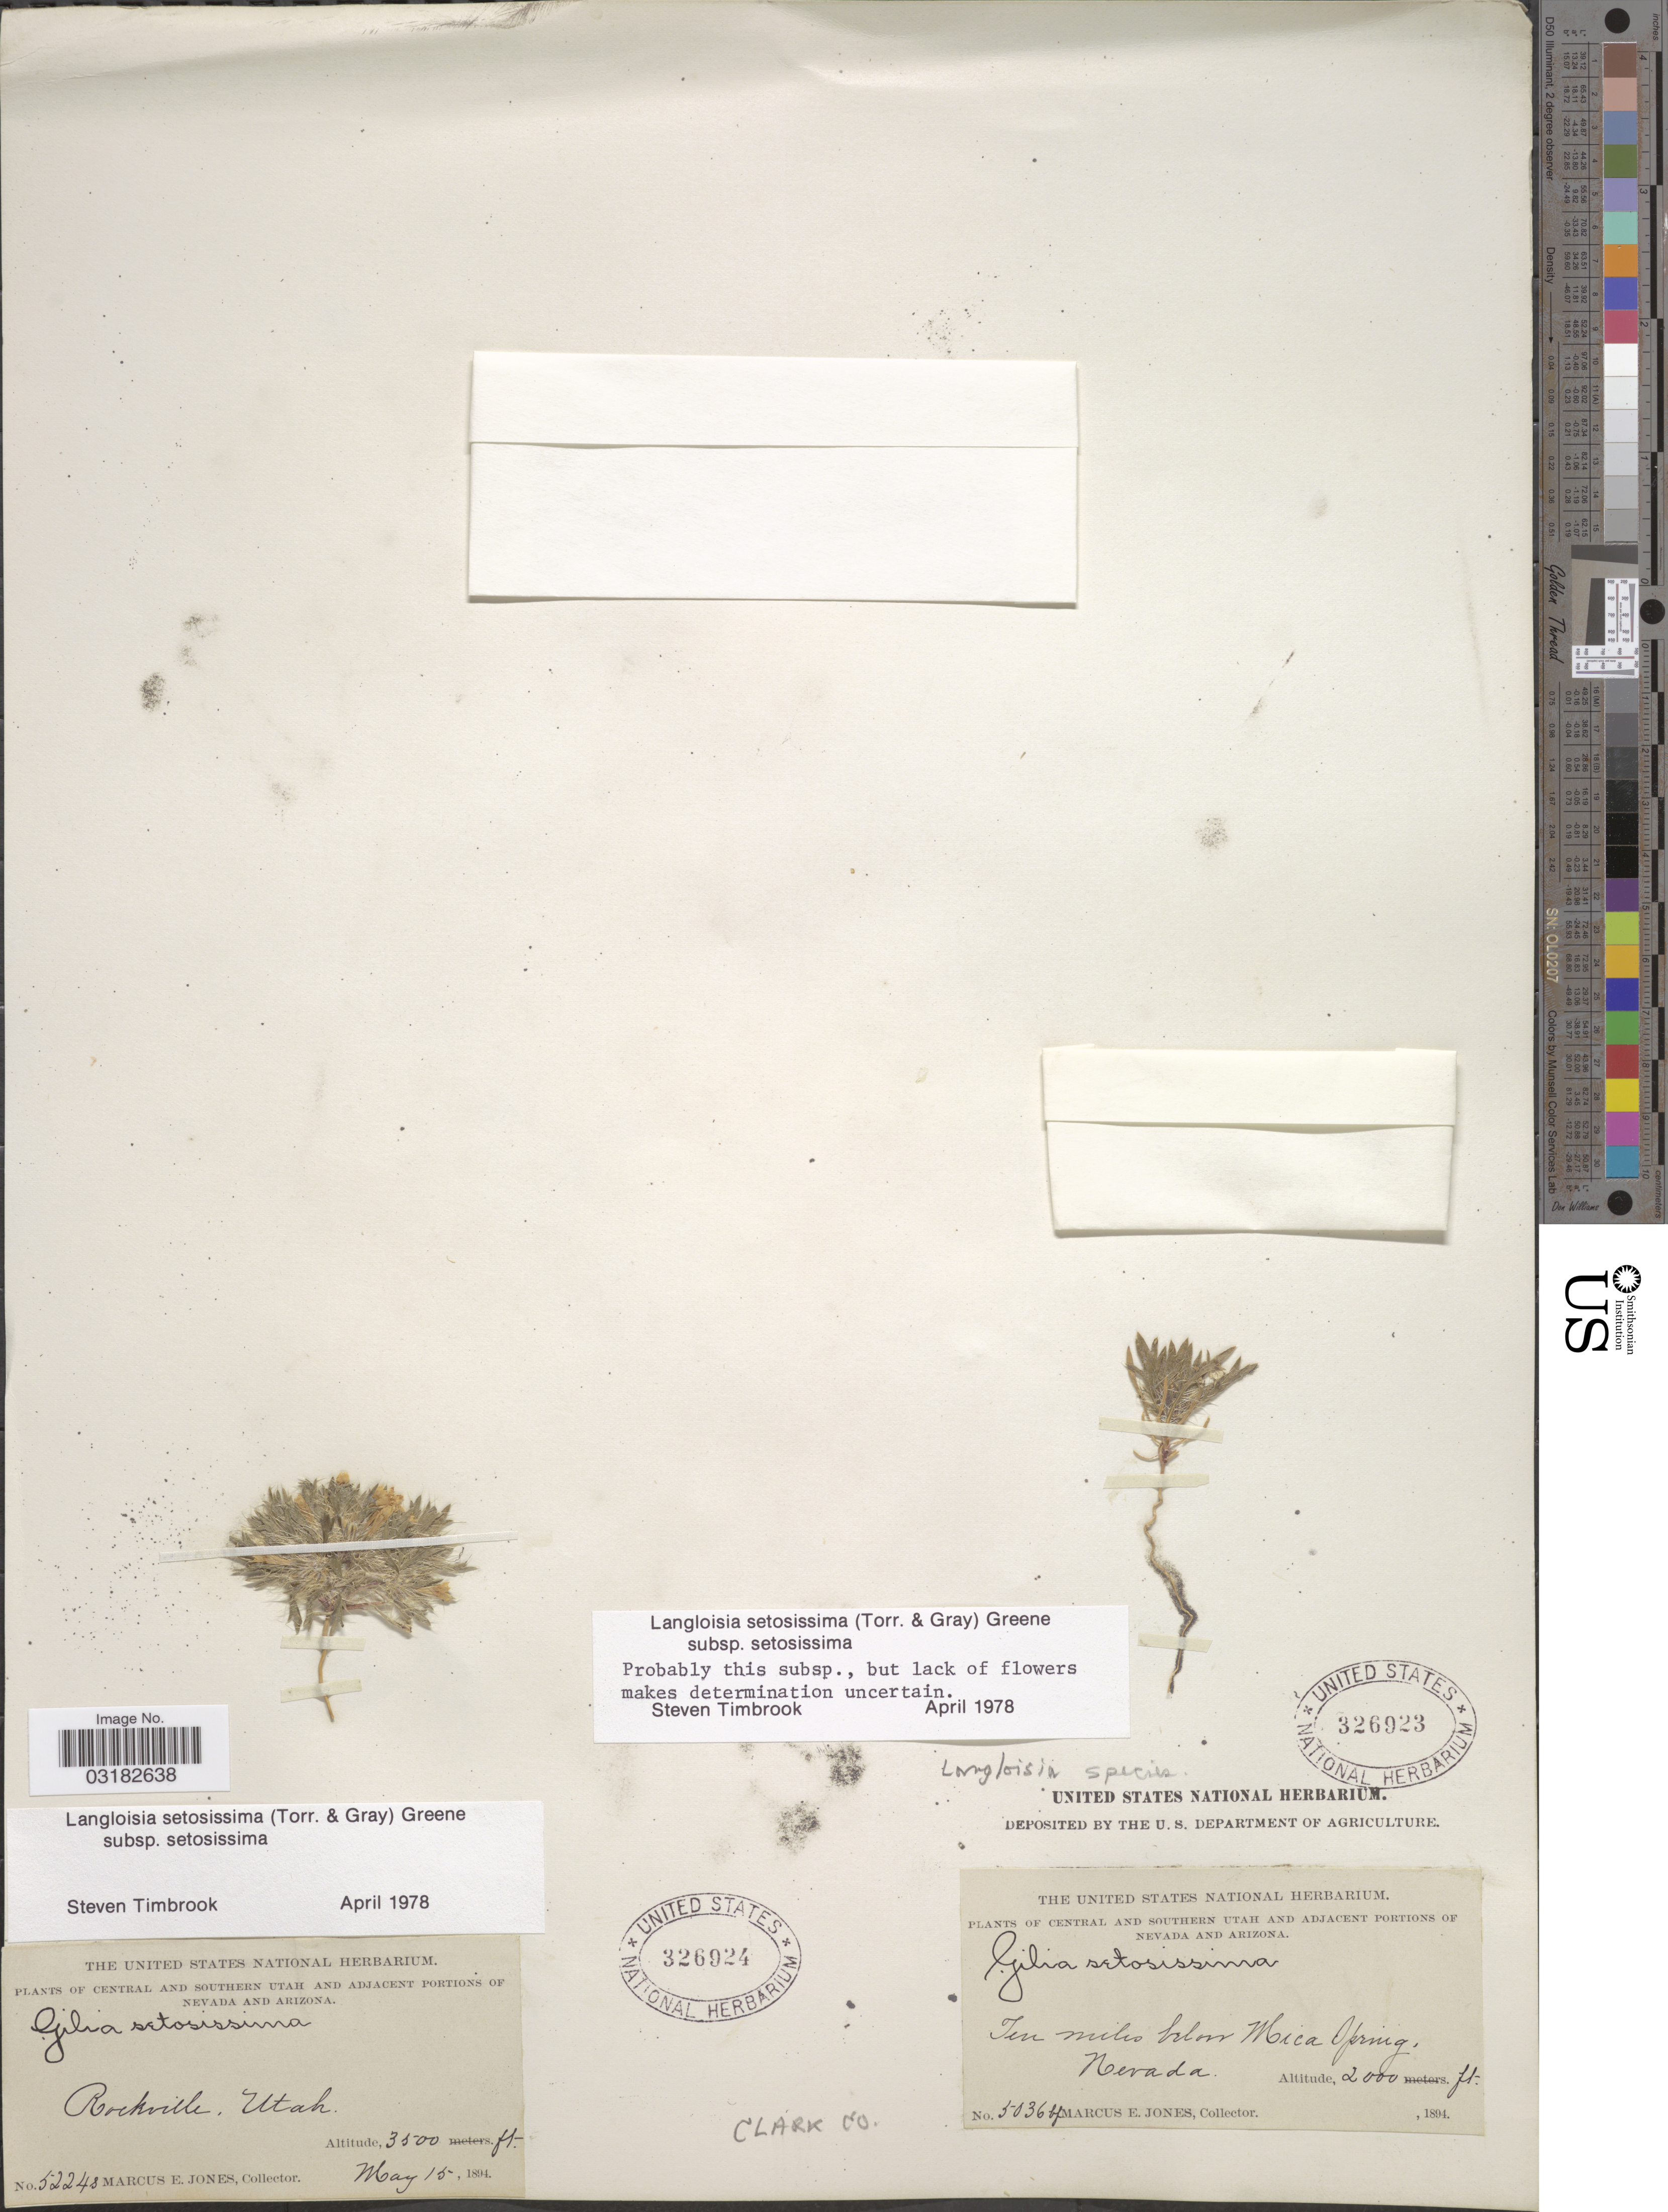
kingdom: Plantae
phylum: Tracheophyta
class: Magnoliopsida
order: Ericales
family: Polemoniaceae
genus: Langloisia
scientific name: Langloisia setosissima subsp. setosissima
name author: (Torr. & A. Gray) Greene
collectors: M. E. Jones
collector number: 5036bf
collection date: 1894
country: United States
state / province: Nevada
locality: Adjacent portions of Nevada. In miles below Mica Spring. Clark Co.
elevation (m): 610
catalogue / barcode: US 326923-2